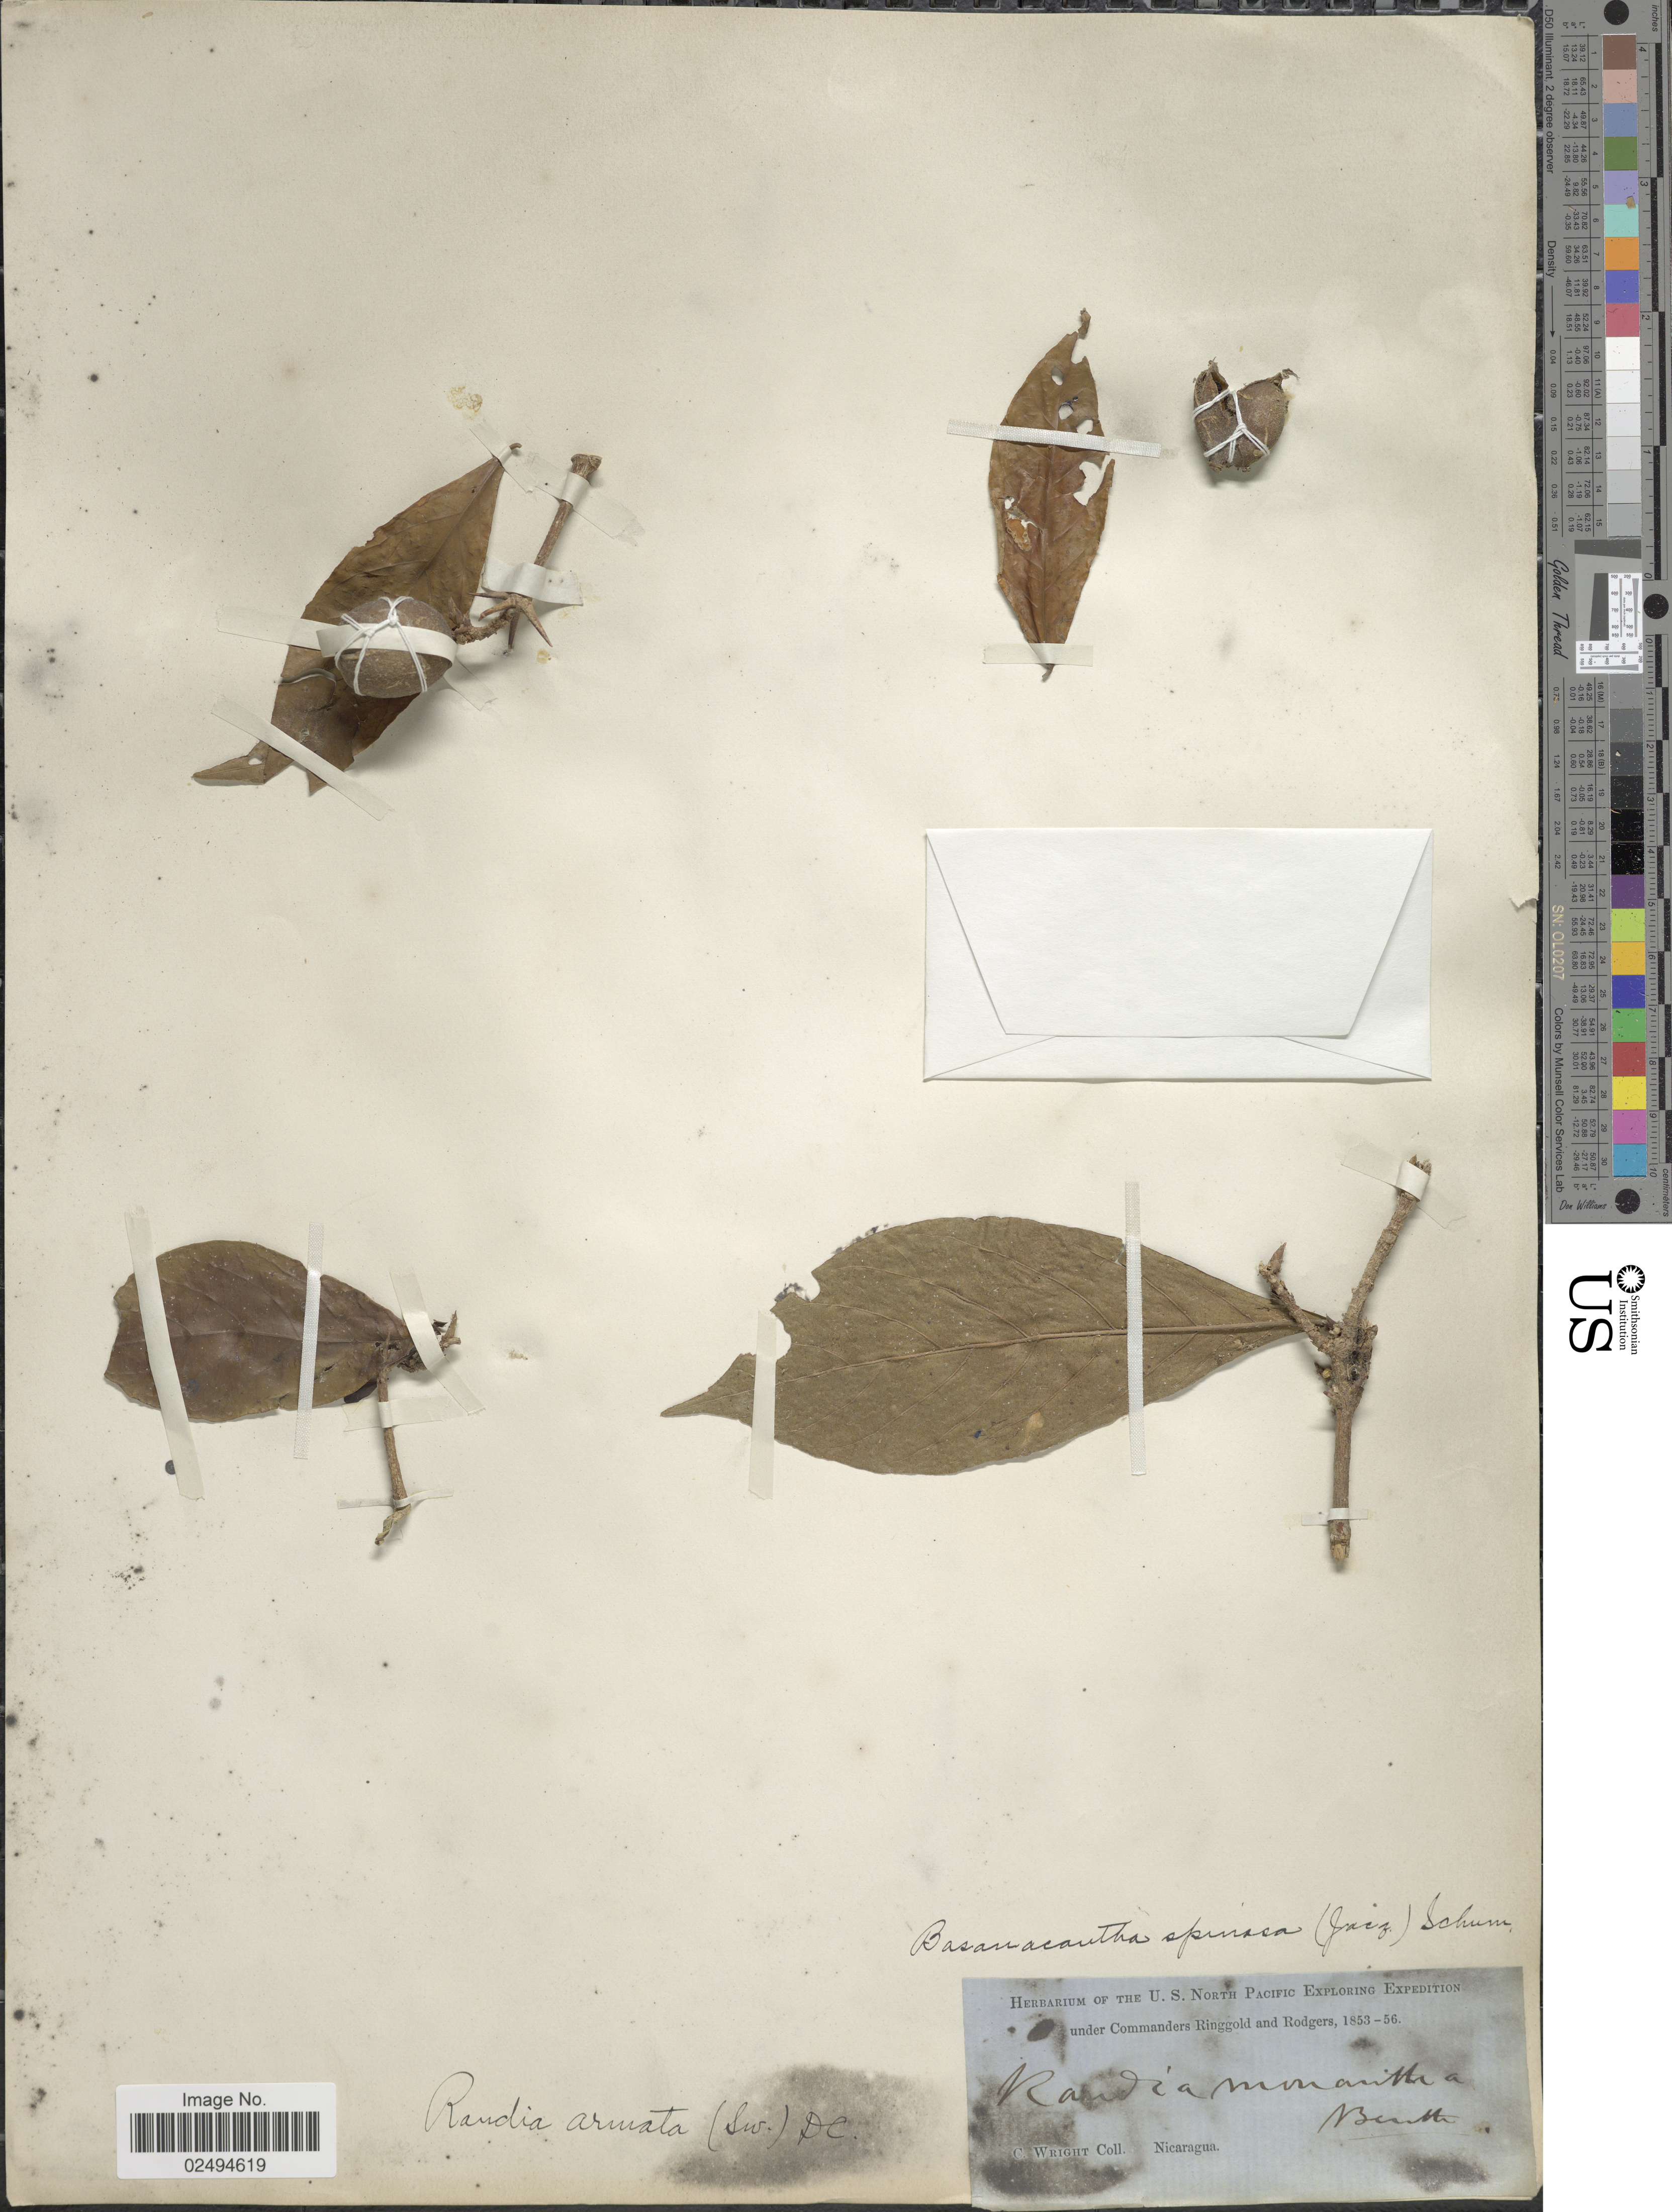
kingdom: Plantae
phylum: Tracheophyta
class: Magnoliopsida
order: Gentianales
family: Rubiaceae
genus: Randia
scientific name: Randia armata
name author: (Sw.) DC.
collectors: C. Wright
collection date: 1853/1856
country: Nicaragua